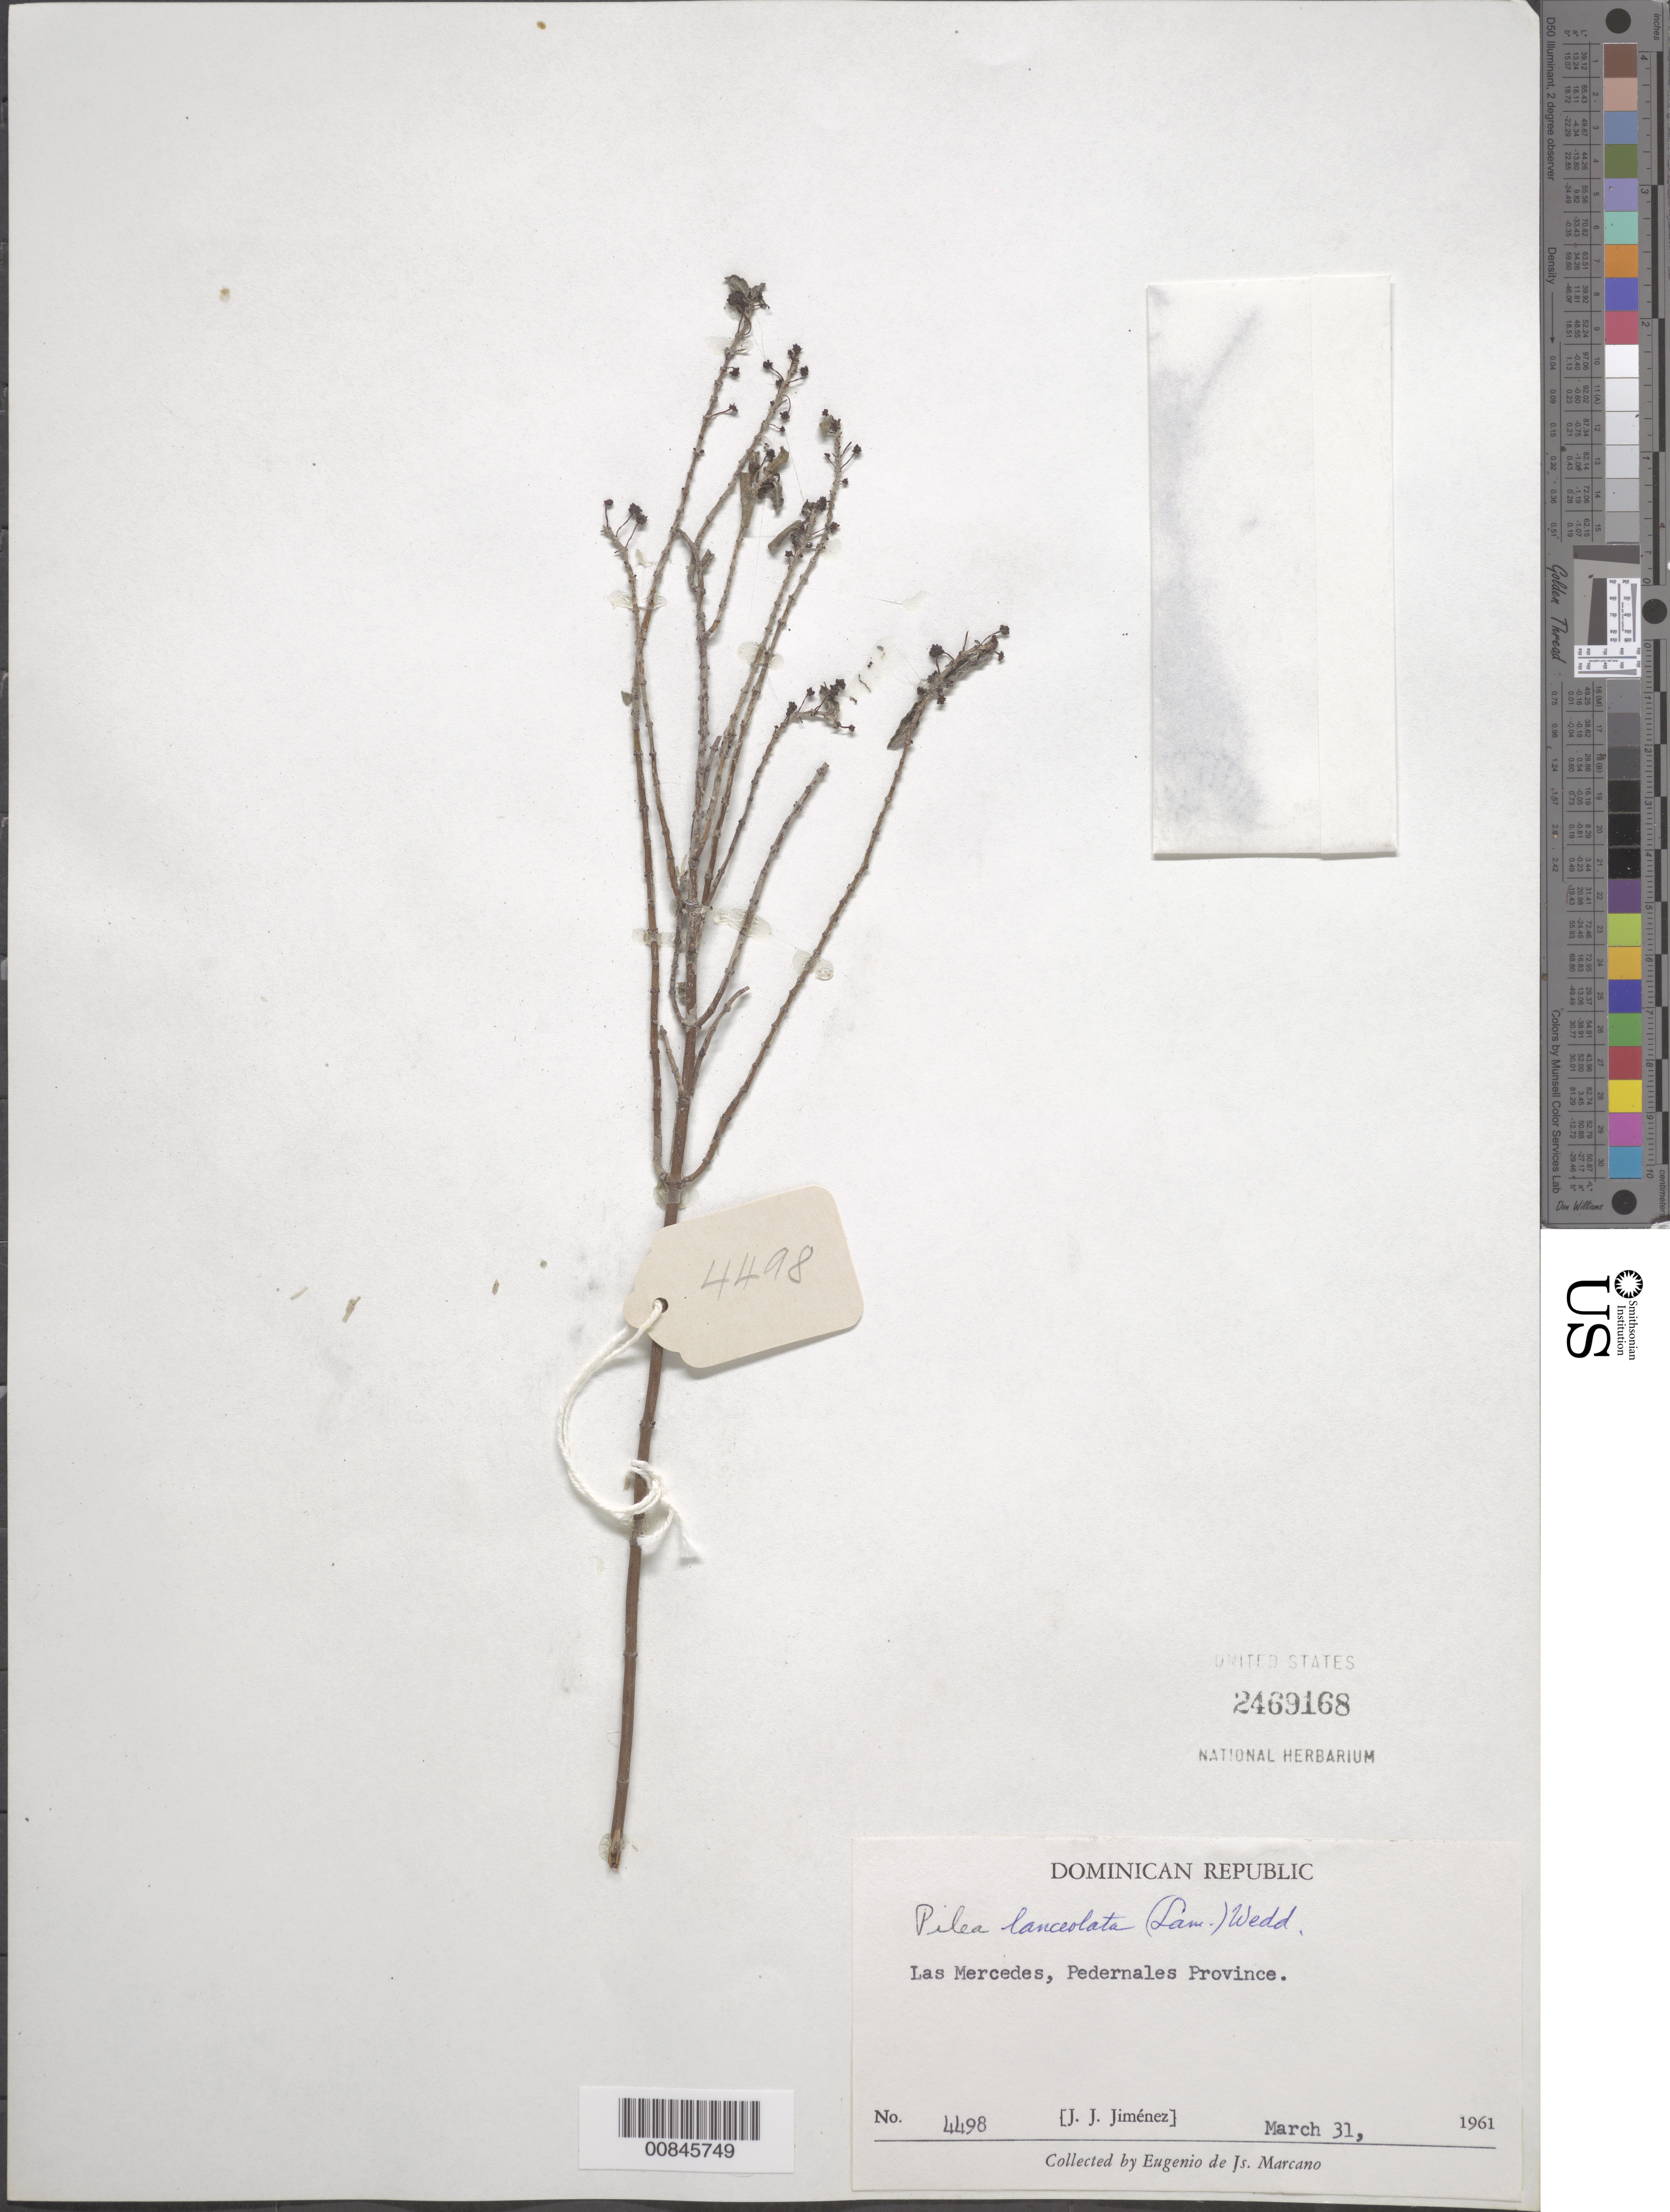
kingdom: Plantae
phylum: Tracheophyta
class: Magnoliopsida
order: Rosales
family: Urticaceae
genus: Pilea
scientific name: Pilea lanceolata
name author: (Savigny) Wedd.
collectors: J. J. Jiménez & E. J. Marcano F.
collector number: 4498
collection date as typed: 31 Mar 1961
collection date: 1961-03-31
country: Dominican Republic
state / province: Pedernales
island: Hispaniola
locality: Las Mercedes.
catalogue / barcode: US 2469168